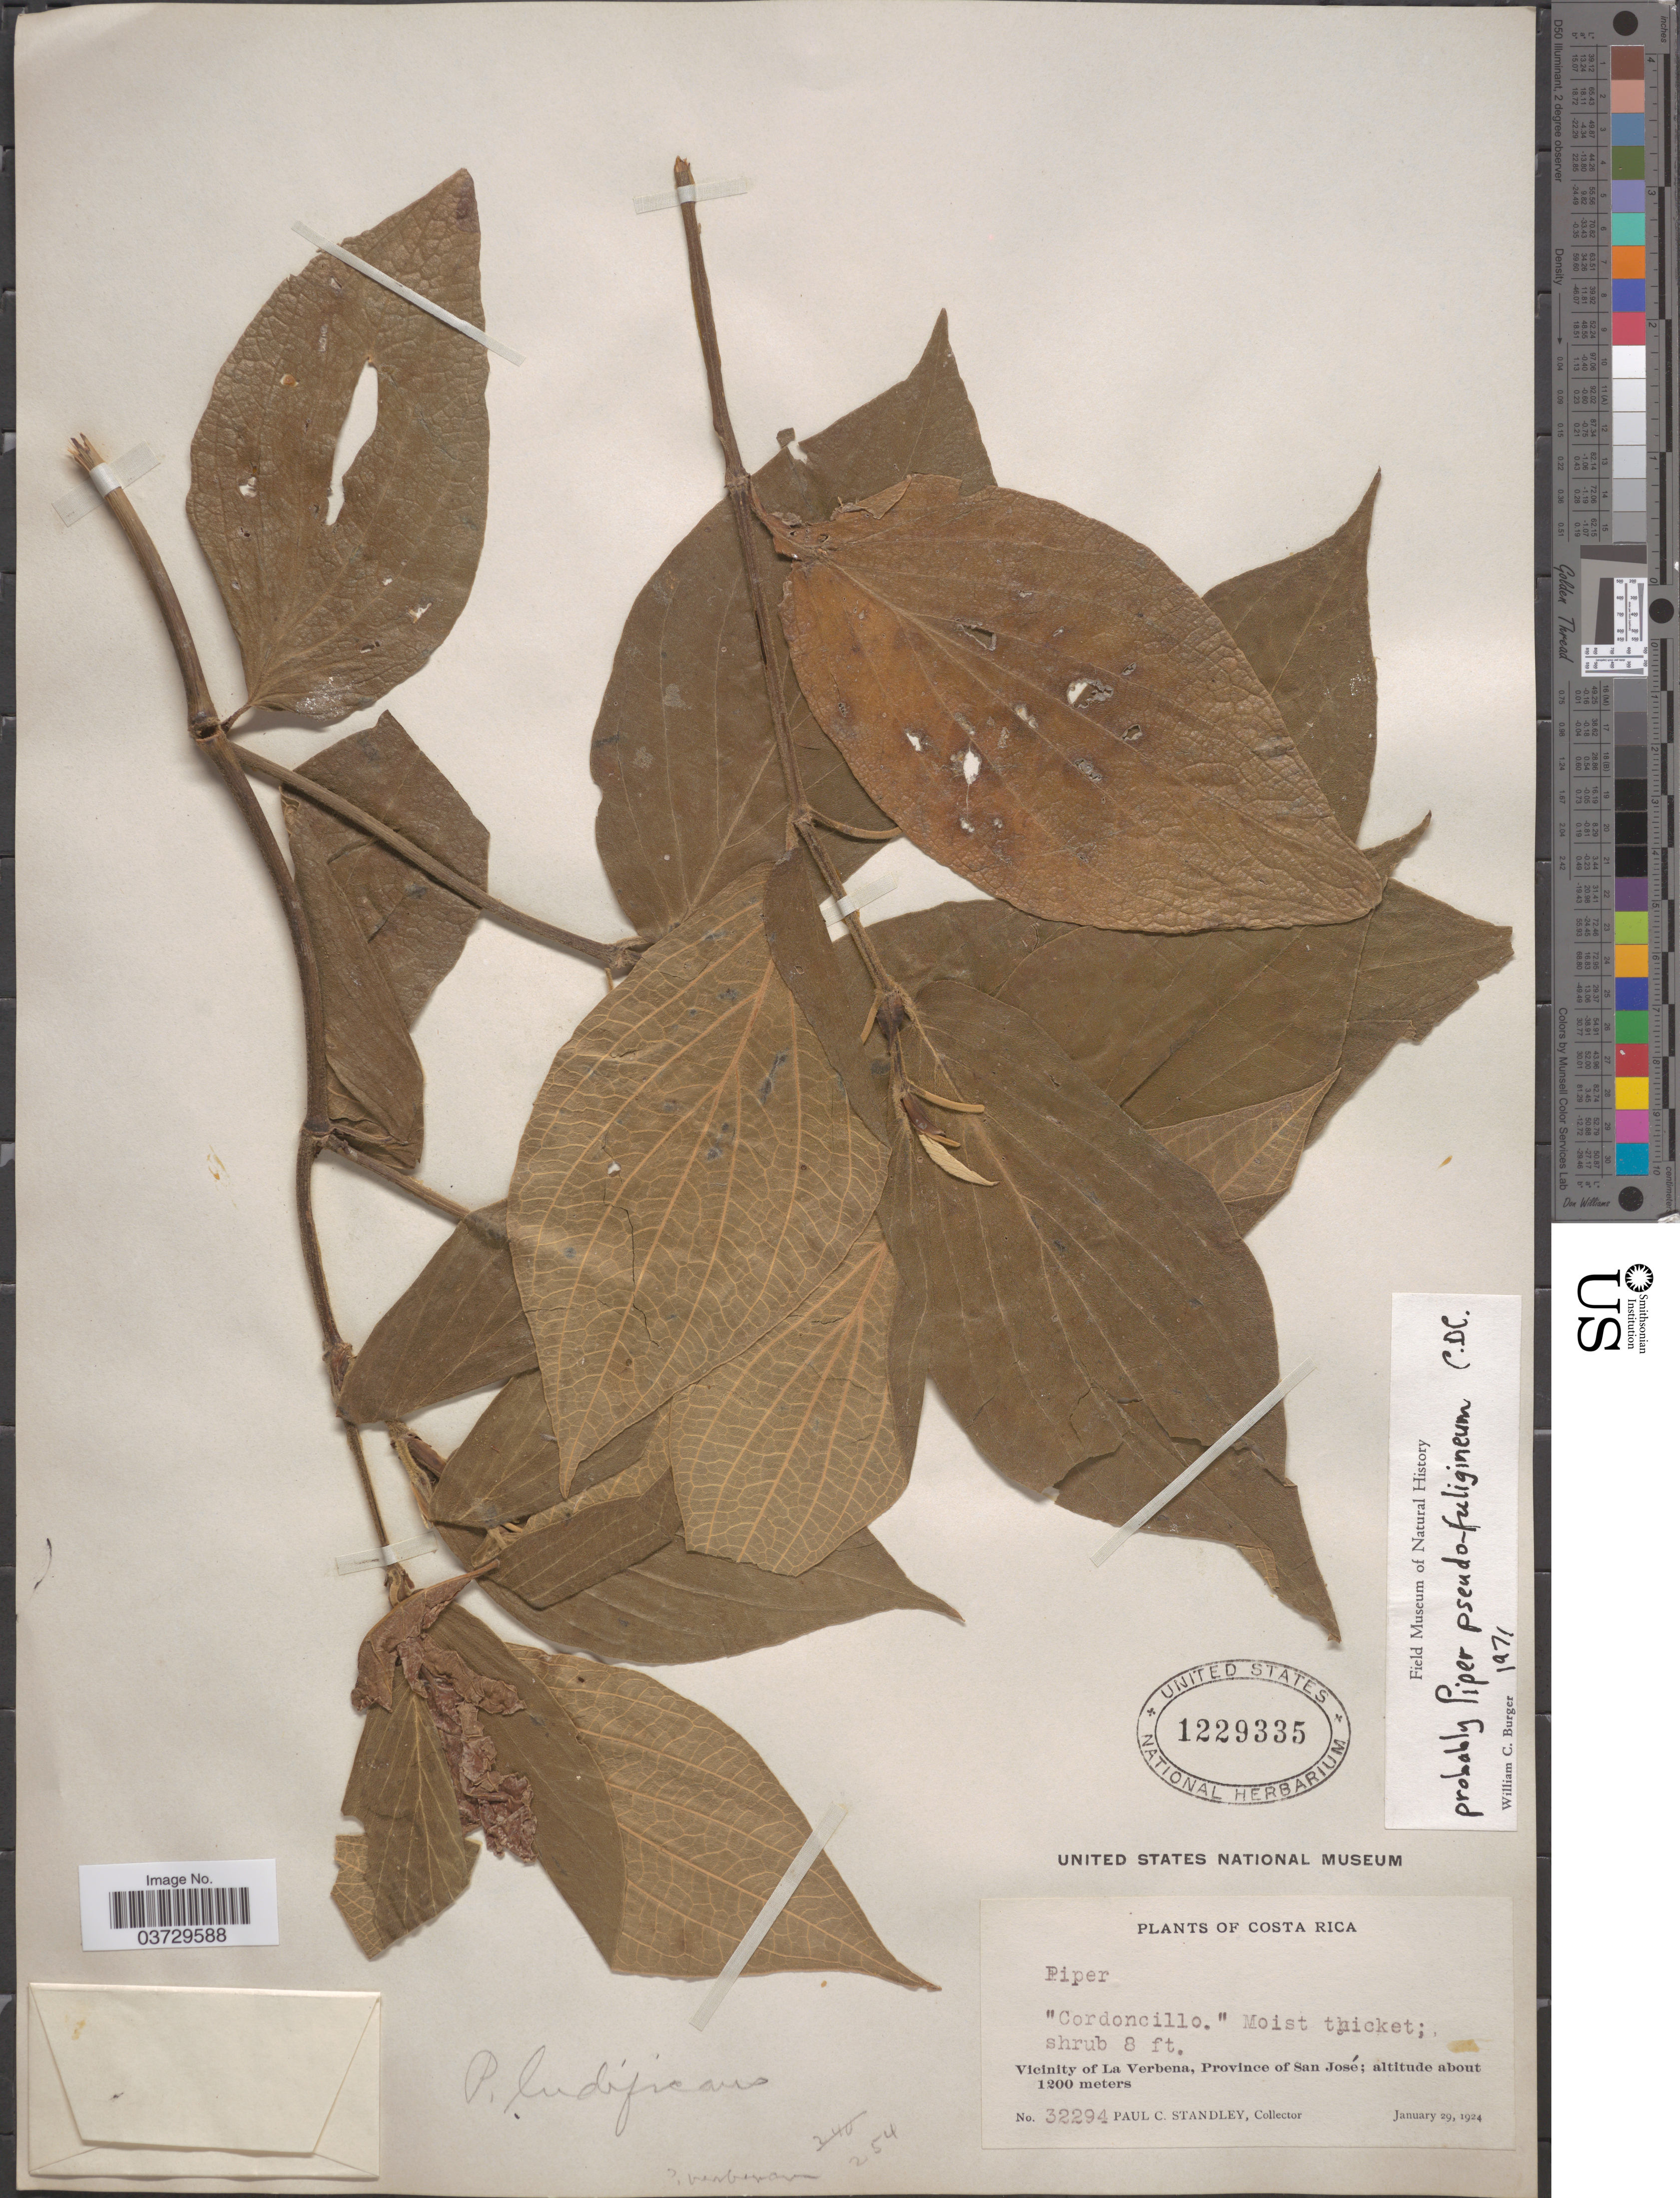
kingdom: Plantae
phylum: Tracheophyta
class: Magnoliopsida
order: Piperales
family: Piperaceae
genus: Piper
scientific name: Piper pseudofuligineum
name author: C. DC.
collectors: P. C. Standley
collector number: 32294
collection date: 1924-01-29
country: Costa Rica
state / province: San José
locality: Vicinity of La Verbena.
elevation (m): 1200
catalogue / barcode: US 1229335